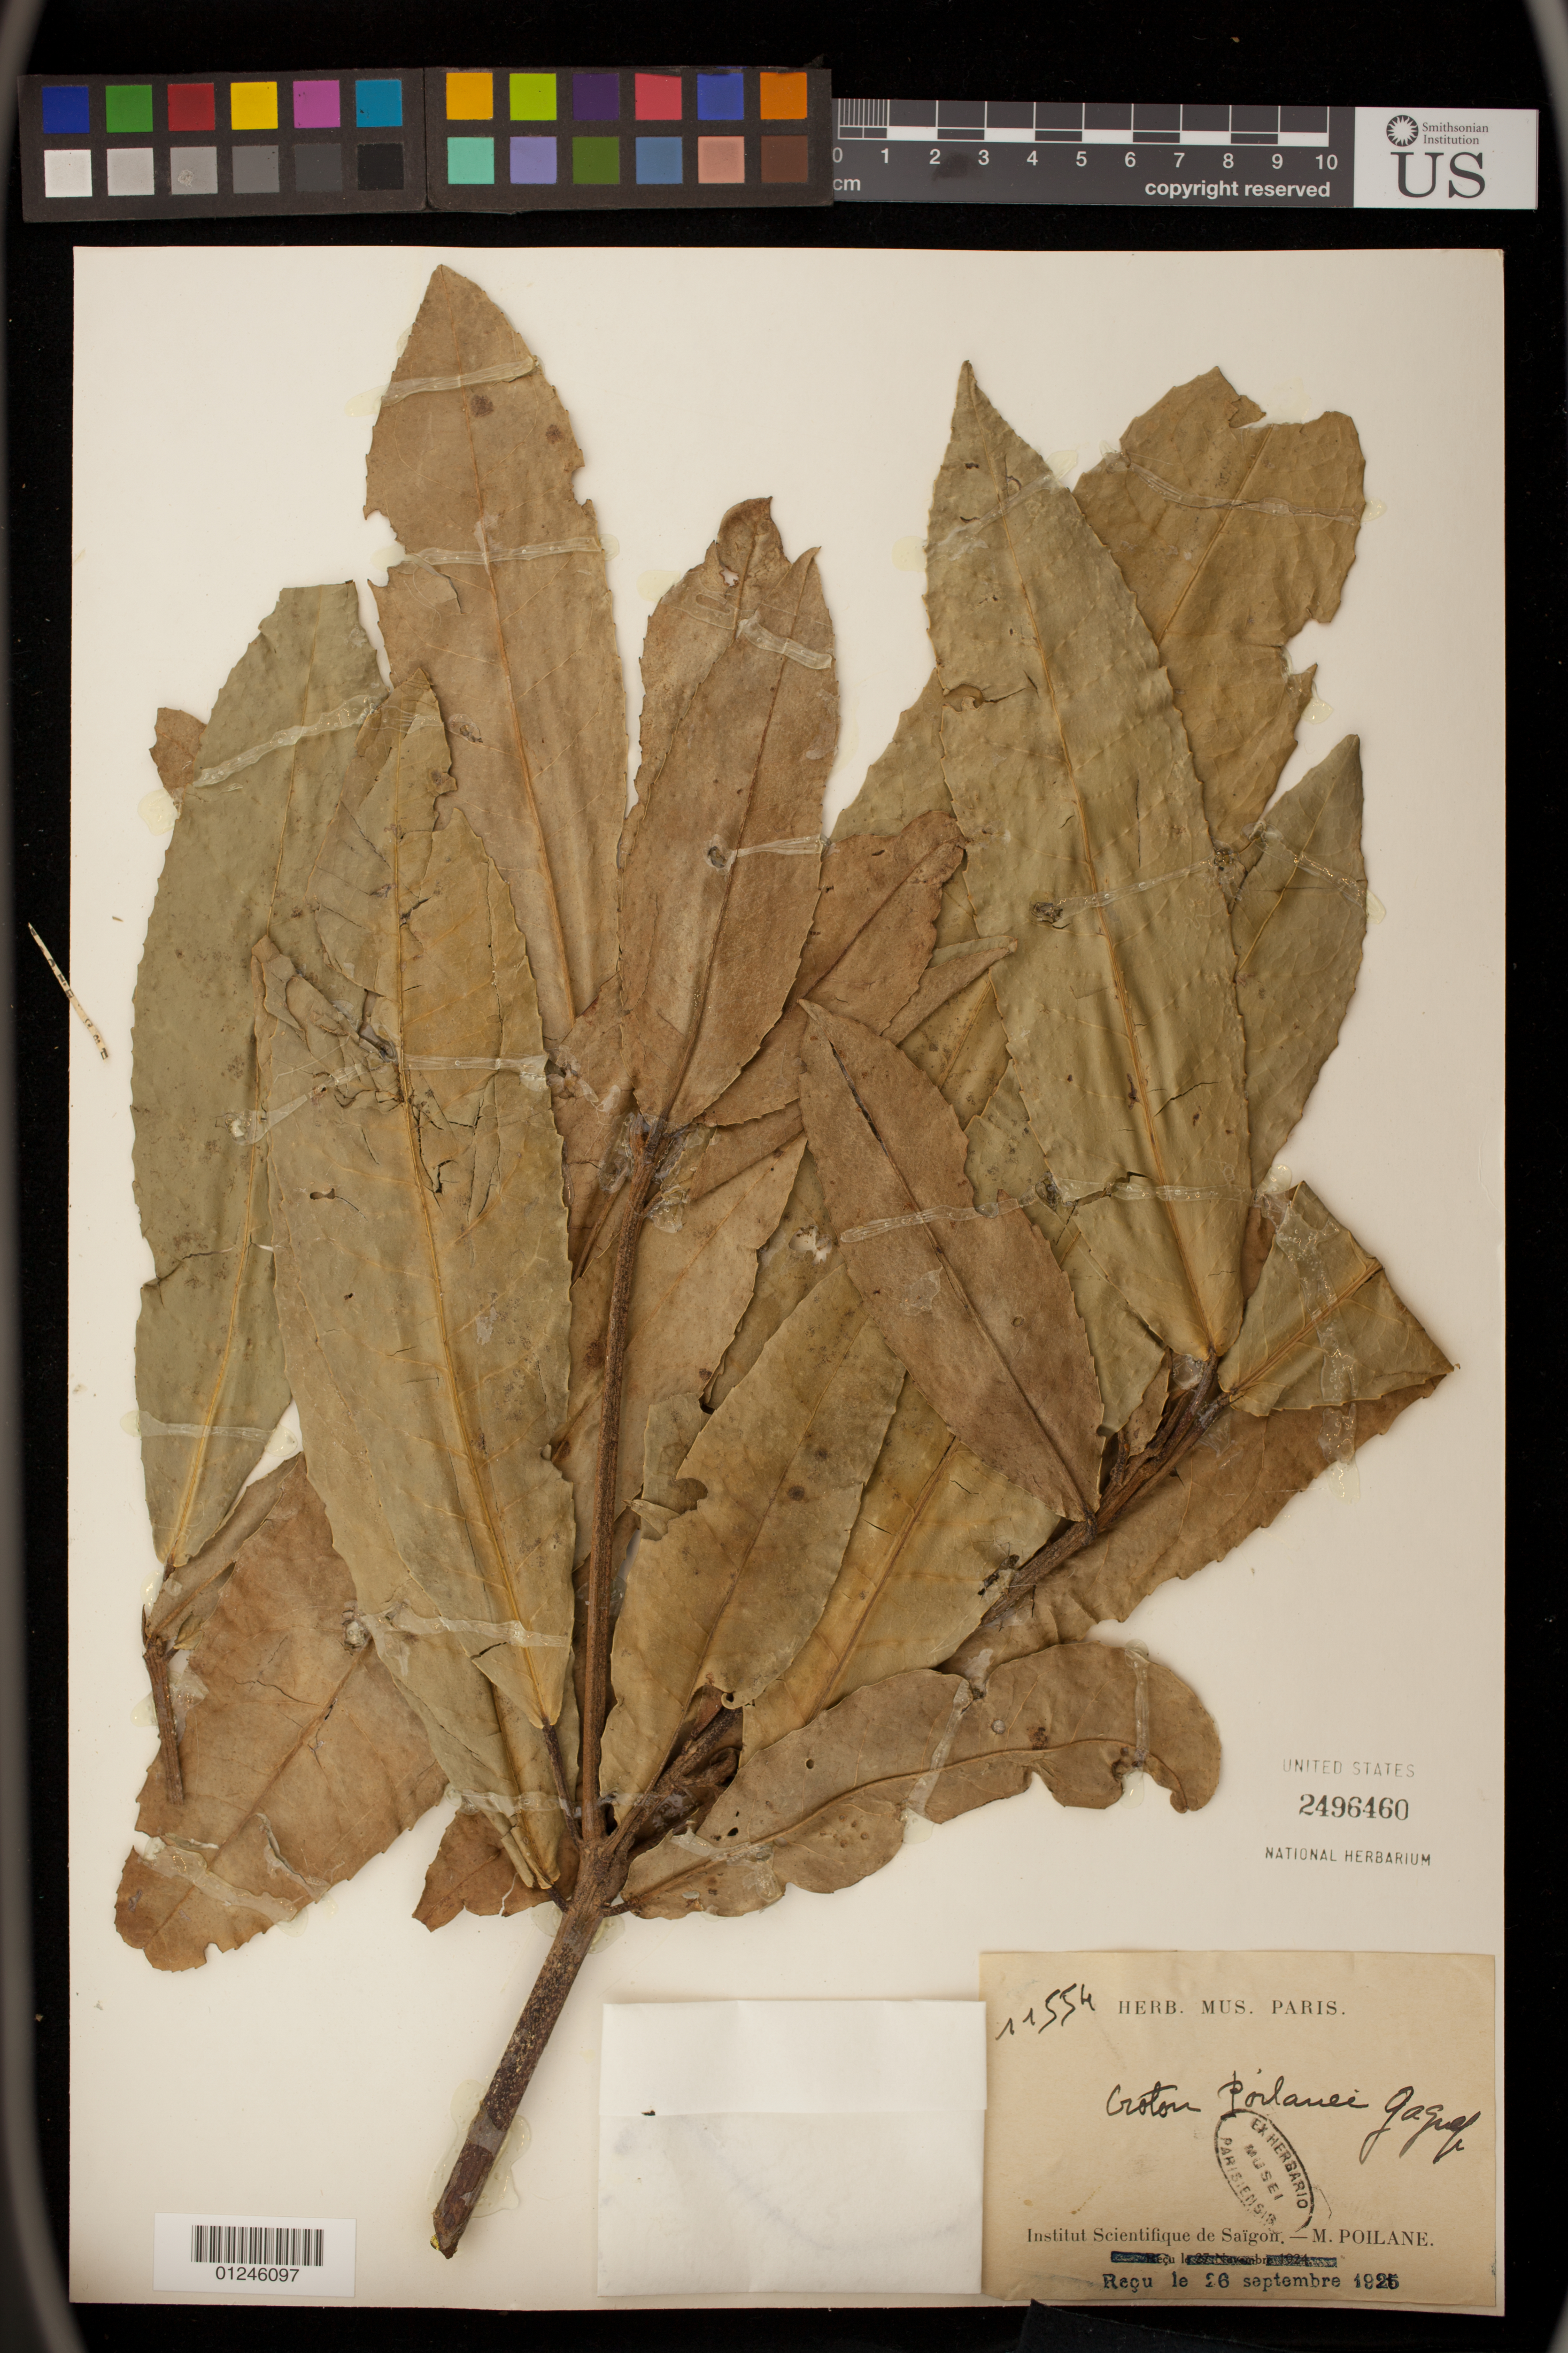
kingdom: Plantae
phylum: Tracheophyta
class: Magnoliopsida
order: Malpighiales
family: Euphorbiaceae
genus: Croton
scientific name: Croton poilanei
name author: Gagnep.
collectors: M. Poilane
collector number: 11554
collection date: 1925-09-26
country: Vietnam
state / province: Ho Chi Minh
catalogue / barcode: US 2496460